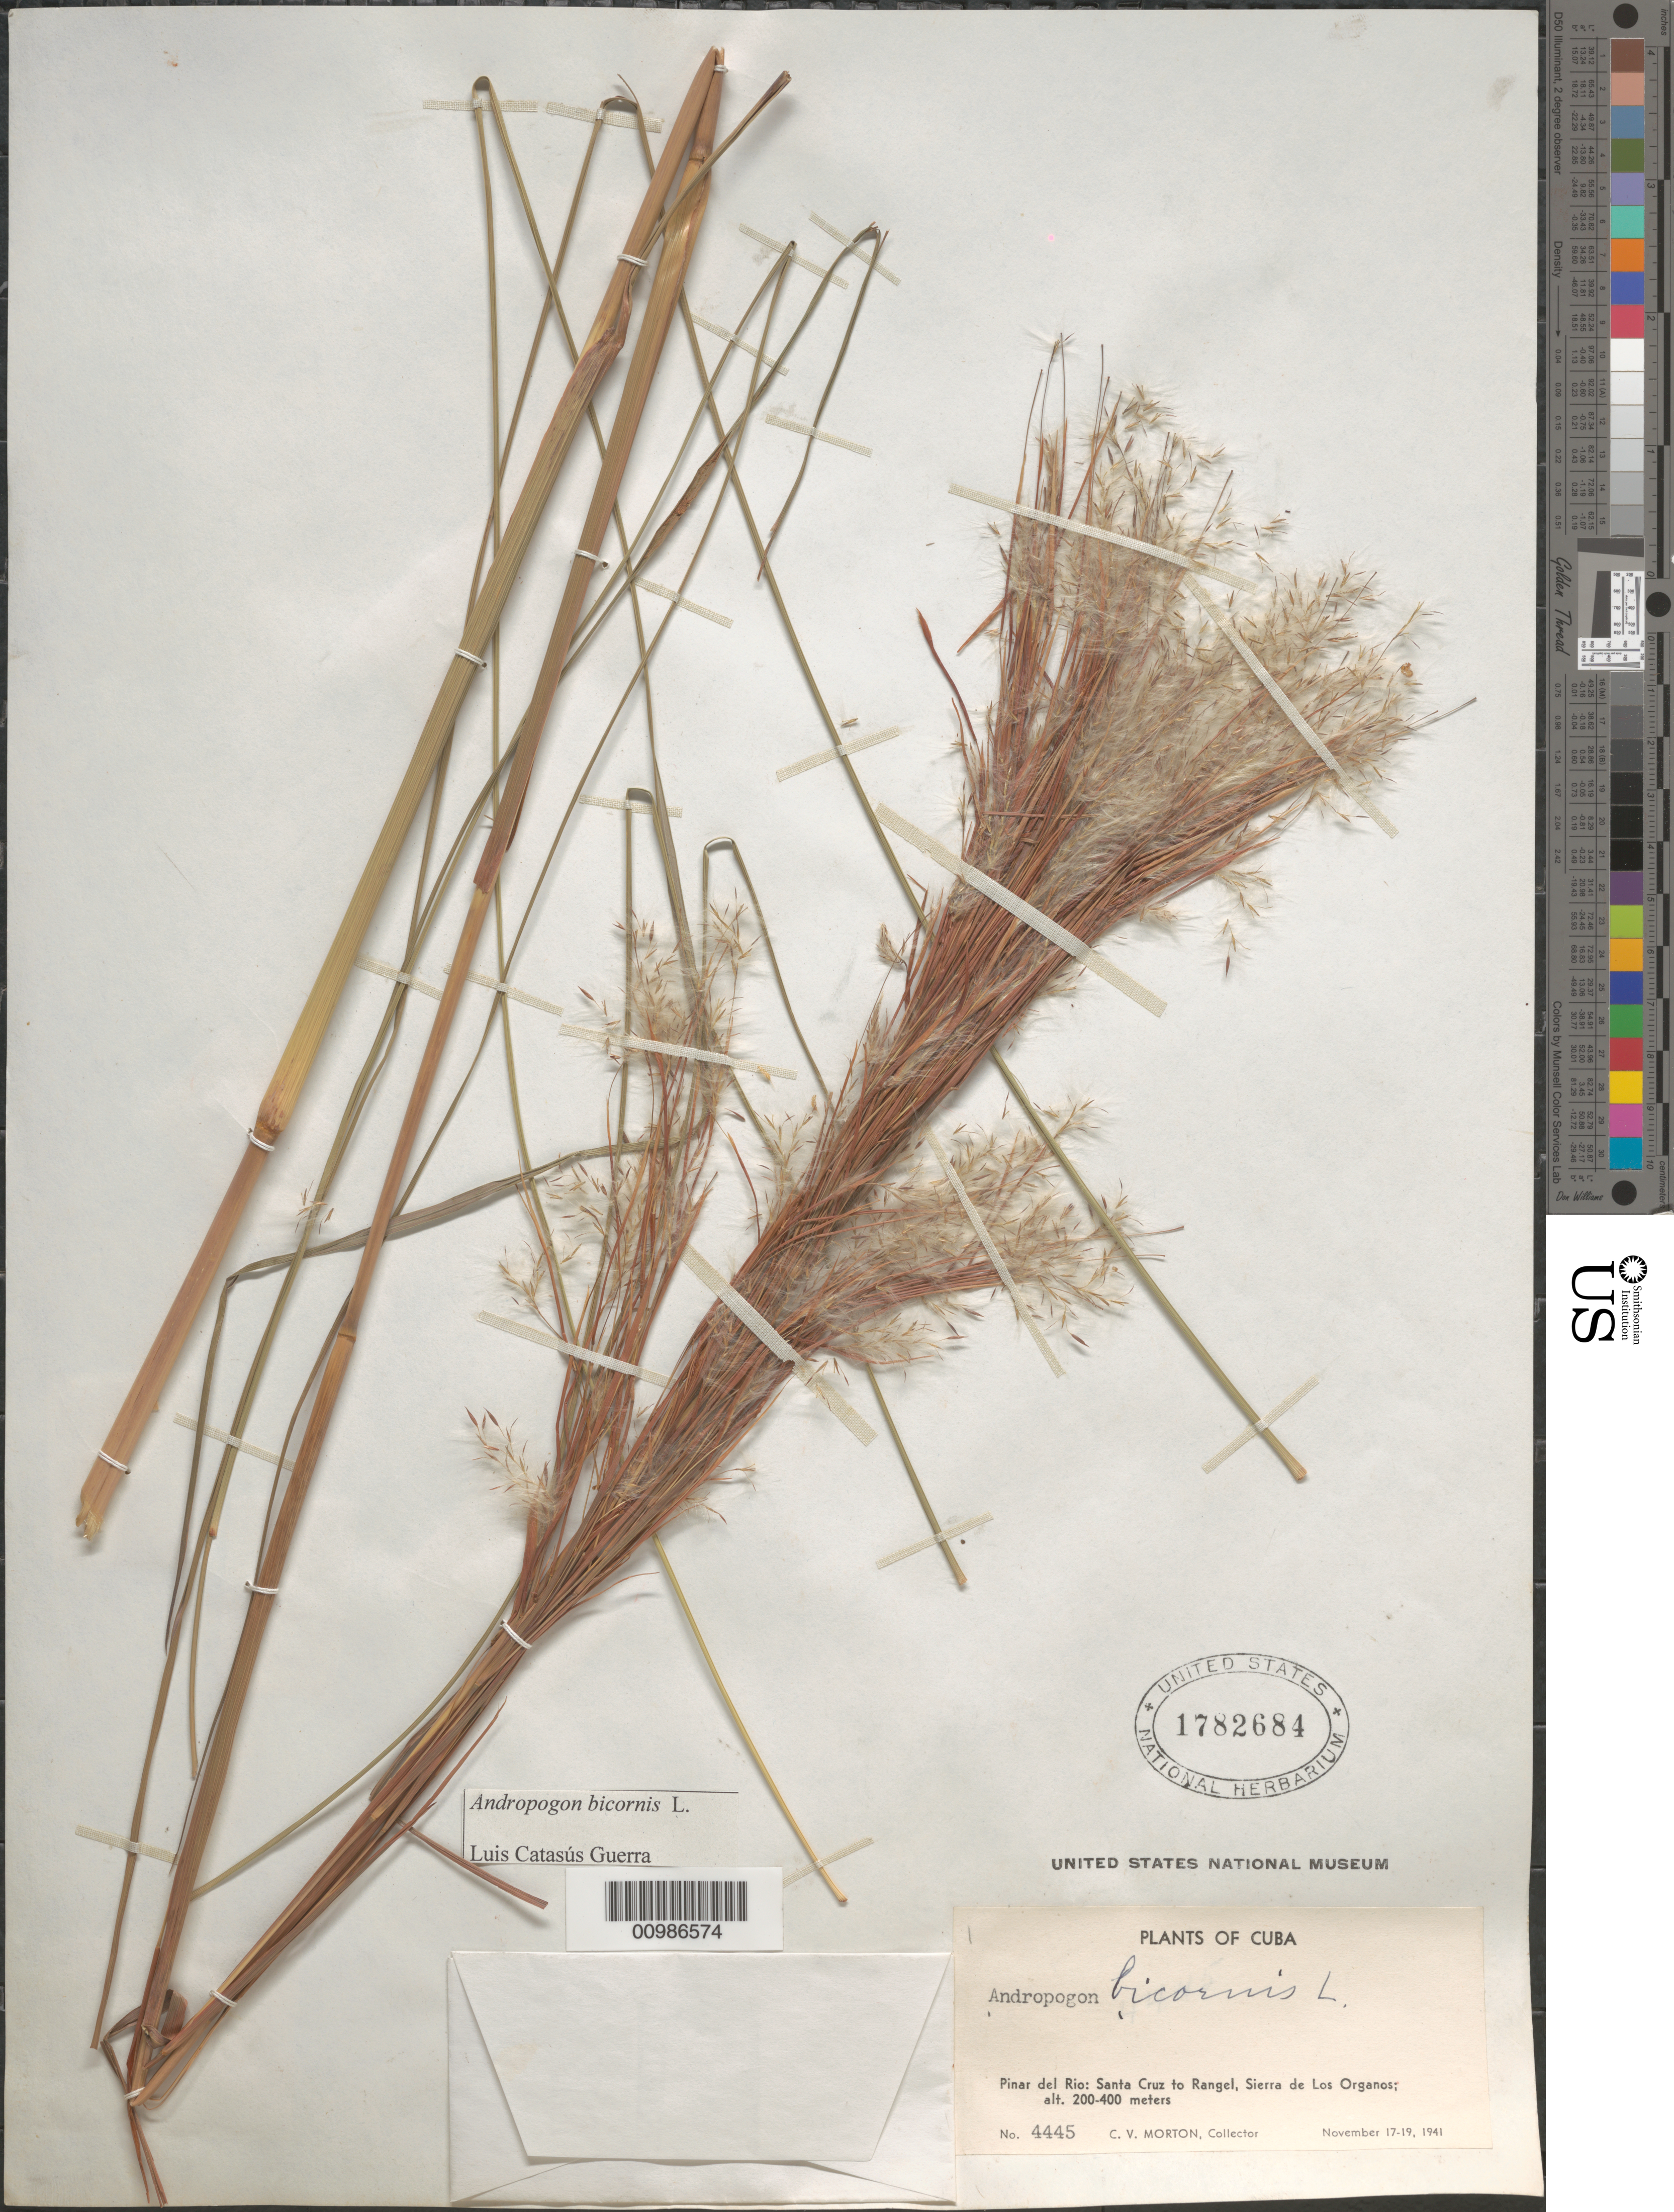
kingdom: Plantae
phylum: Tracheophyta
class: Liliopsida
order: Poales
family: Poaceae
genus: Andropogon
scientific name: Andropogon bicornis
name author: L.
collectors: C. V. Morton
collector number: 4445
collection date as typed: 17 Nov 1941 to19 Nov 1941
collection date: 1941-11-17/1941-11-19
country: Cuba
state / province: Pinar del Rio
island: Cuba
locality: Santa Cruz to Rangel, Sierra de Los Organos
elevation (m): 200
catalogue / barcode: US 1782684